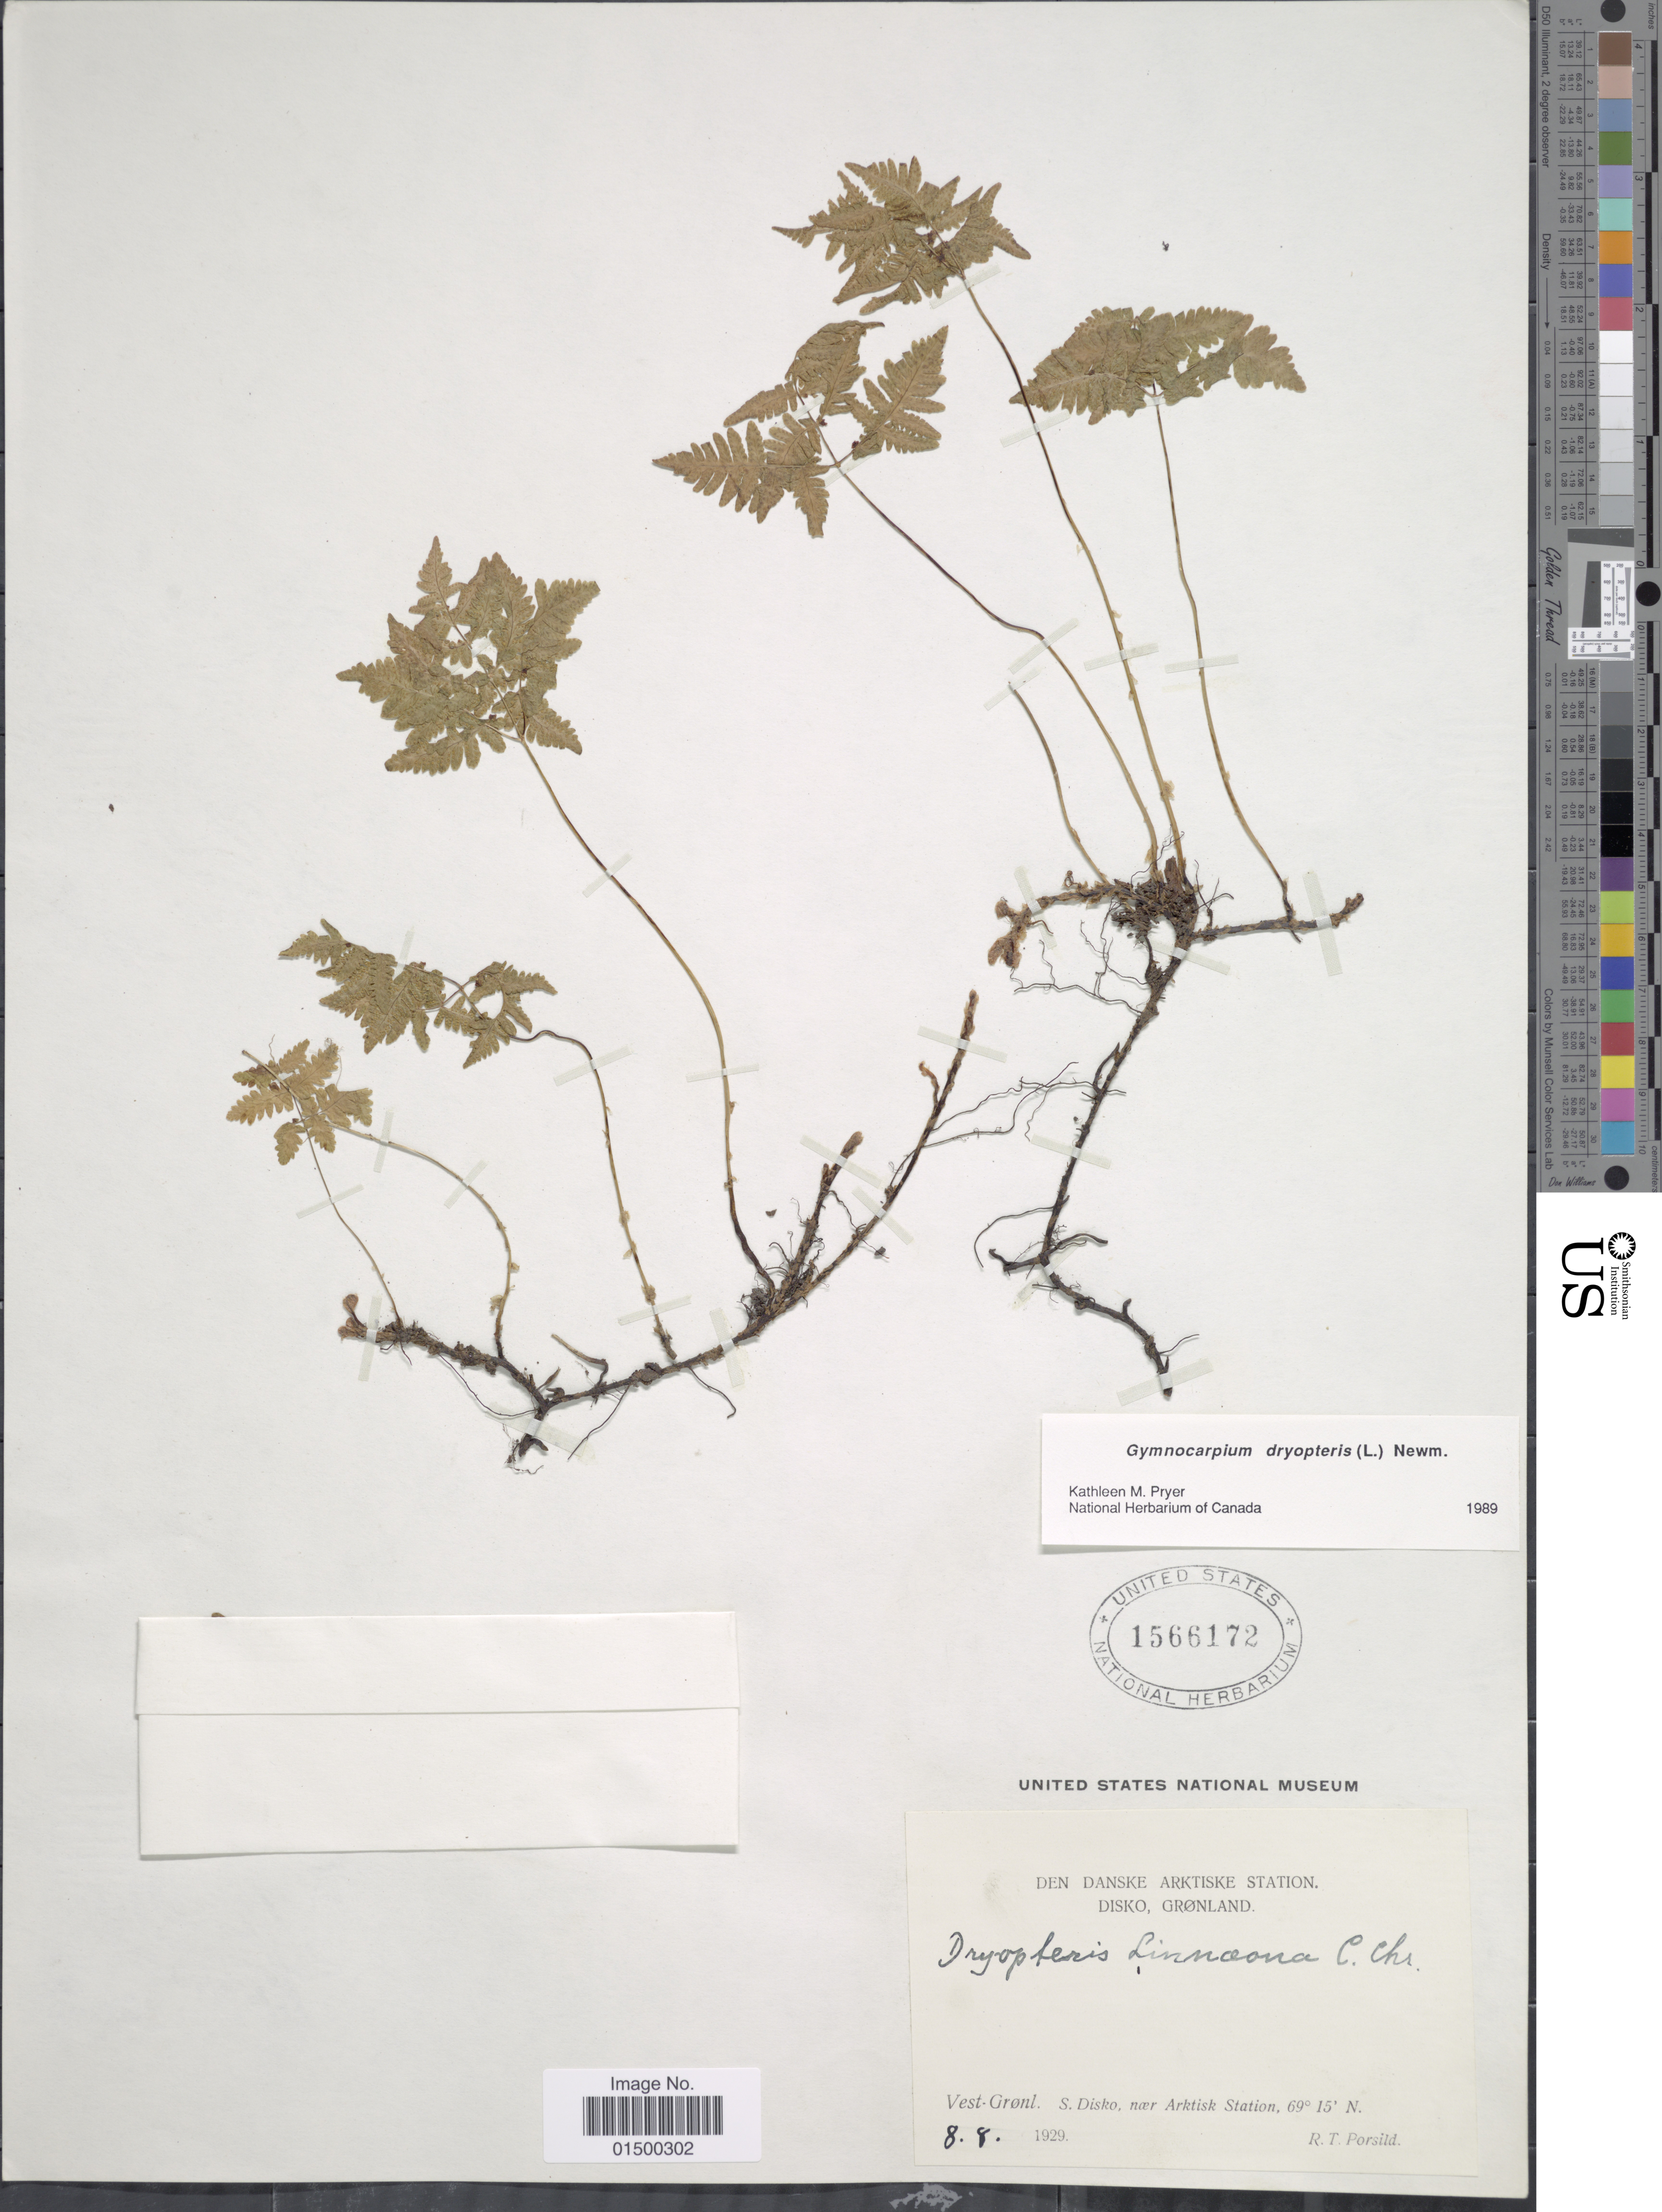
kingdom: Plantae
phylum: Tracheophyta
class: Polypodiopsida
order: Polypodiales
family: Cystopteridaceae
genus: Gymnocarpium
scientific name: Gymnocarpium dryopteris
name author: (L.) Newman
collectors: R. Porslid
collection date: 1929-08-08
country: Greenland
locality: Ves.Gronl.S. Disko, near Arktik Station.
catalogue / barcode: US 1566172